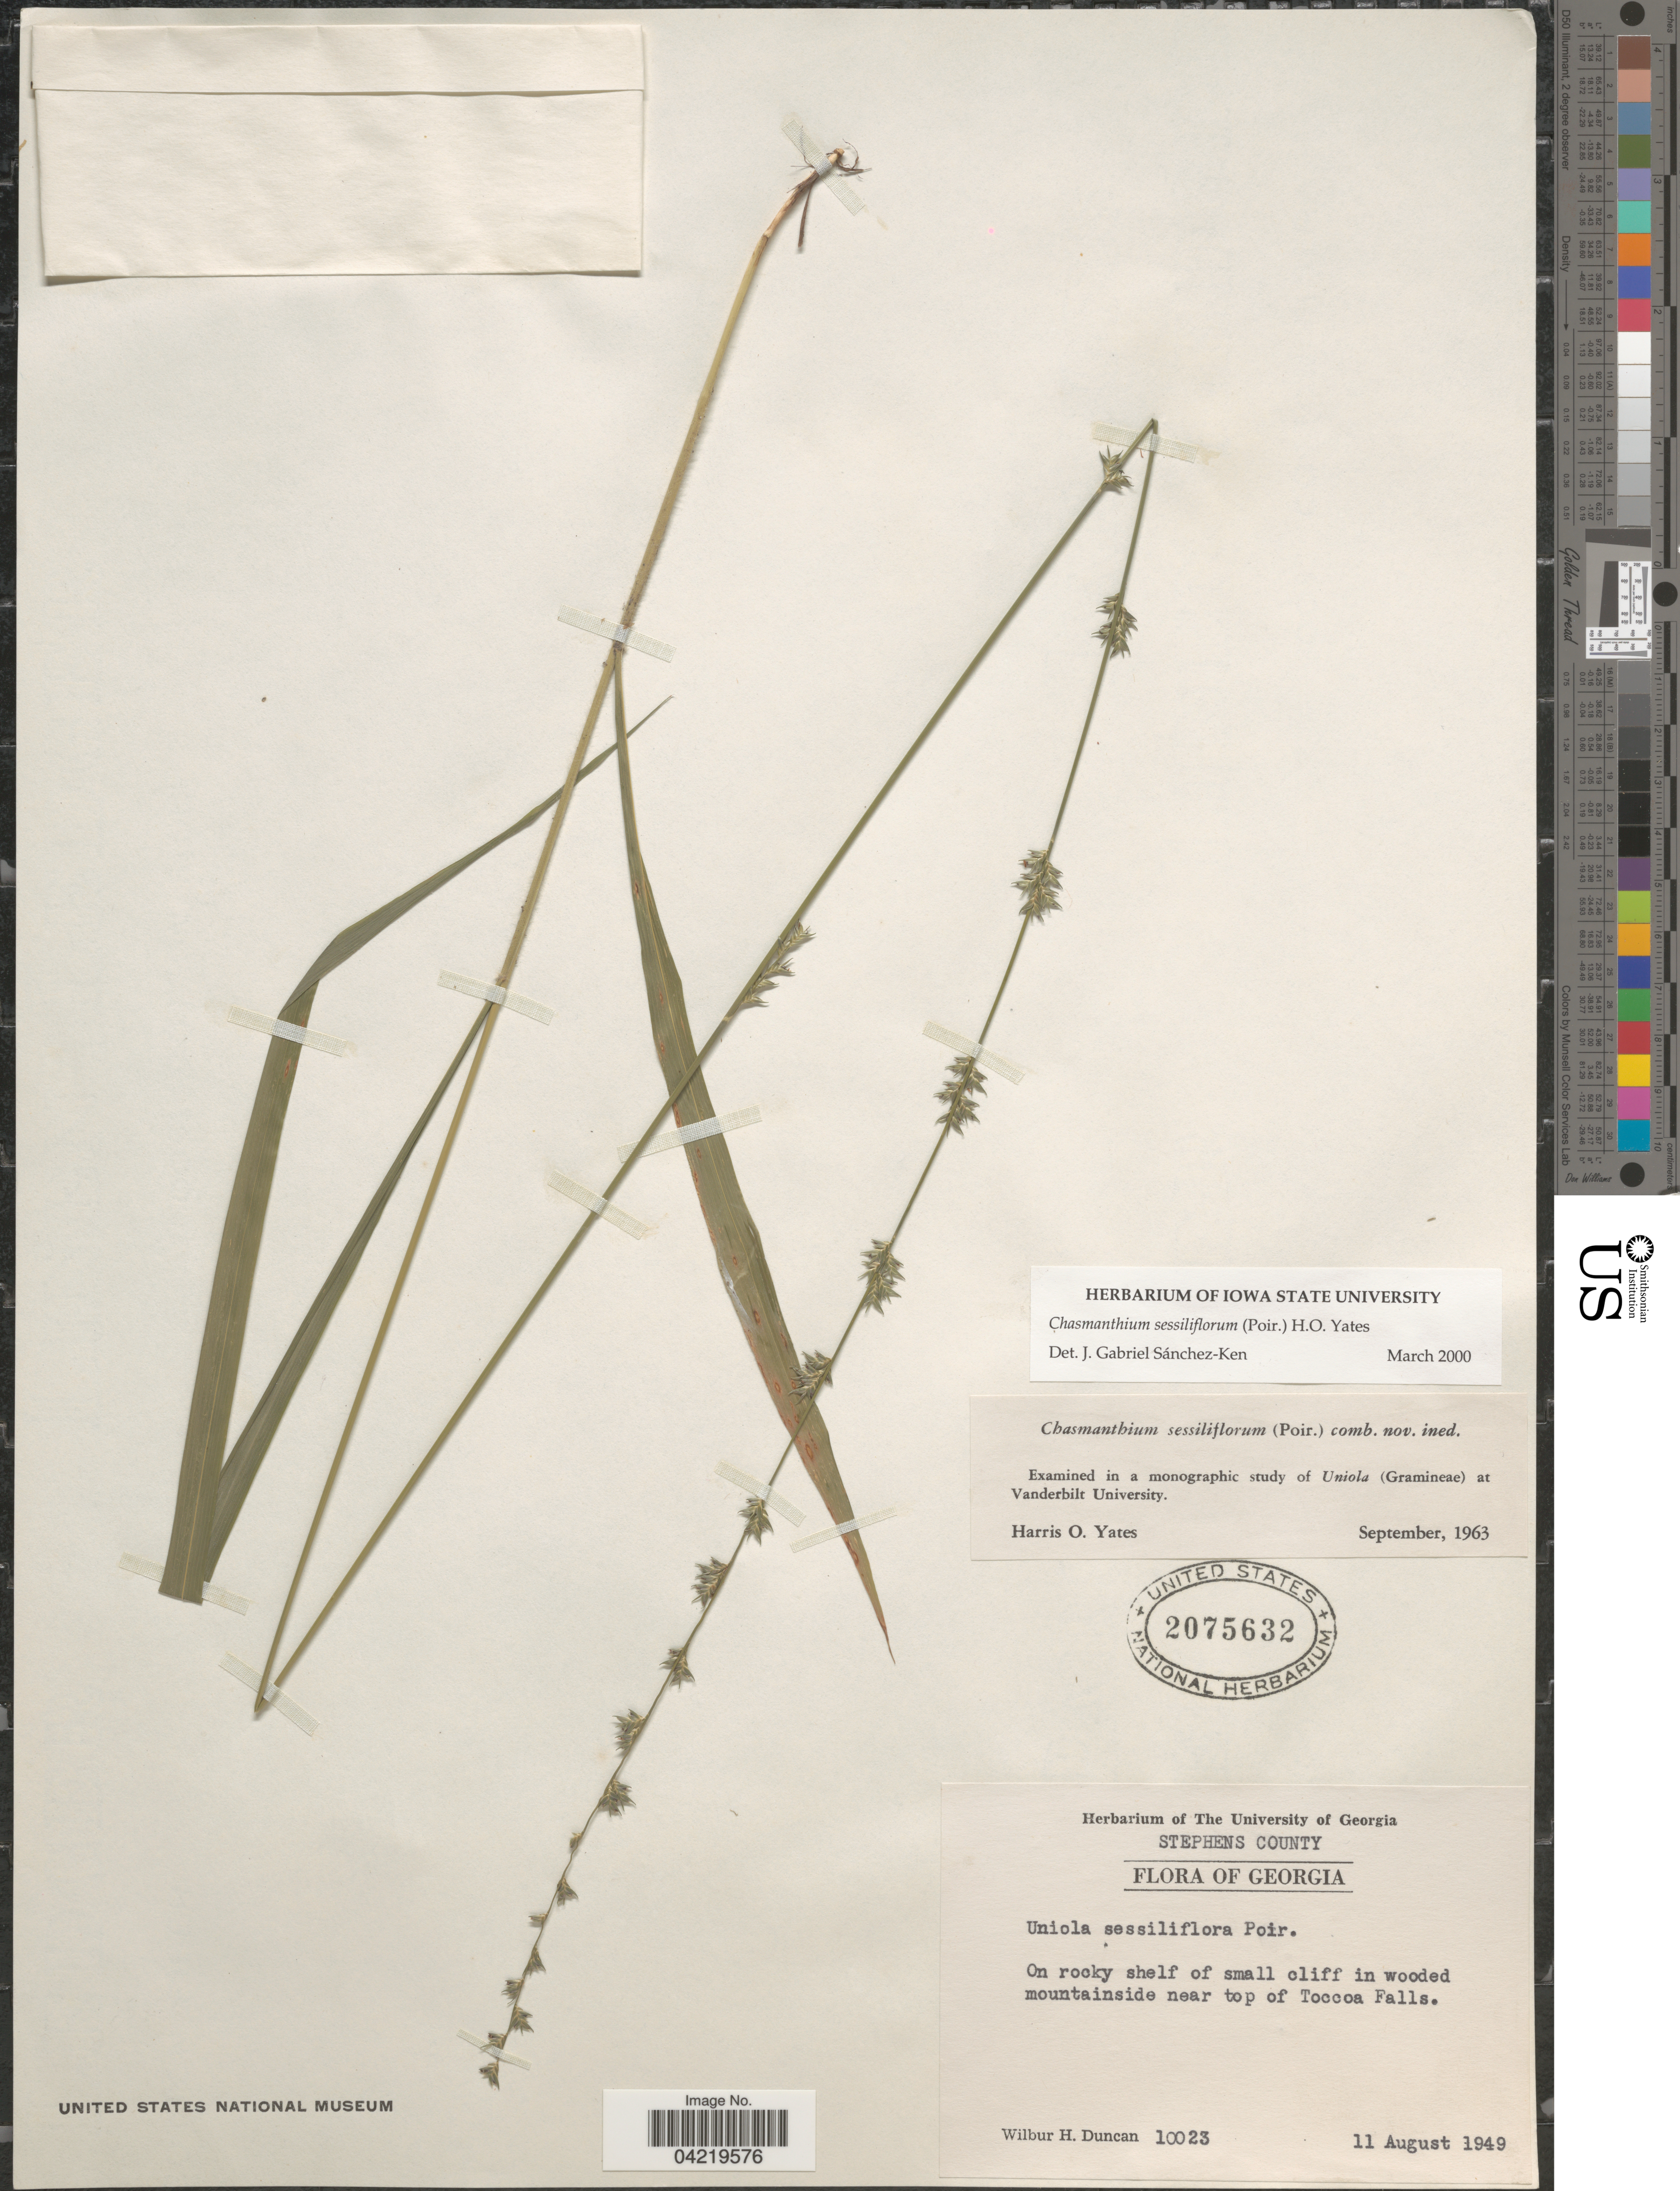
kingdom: Plantae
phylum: Tracheophyta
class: Liliopsida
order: Poales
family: Poaceae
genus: Chasmanthium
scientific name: Chasmanthium laxum subsp. sessiliflorum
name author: (L.) H.O. Yates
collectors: W. H. Duncan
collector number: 10023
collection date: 1949-08-11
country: United States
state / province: Georgia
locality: Stephens County. On rocky shelf of small cliff in wooded mountainside near top of Toccoa Falls.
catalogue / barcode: US 2075632